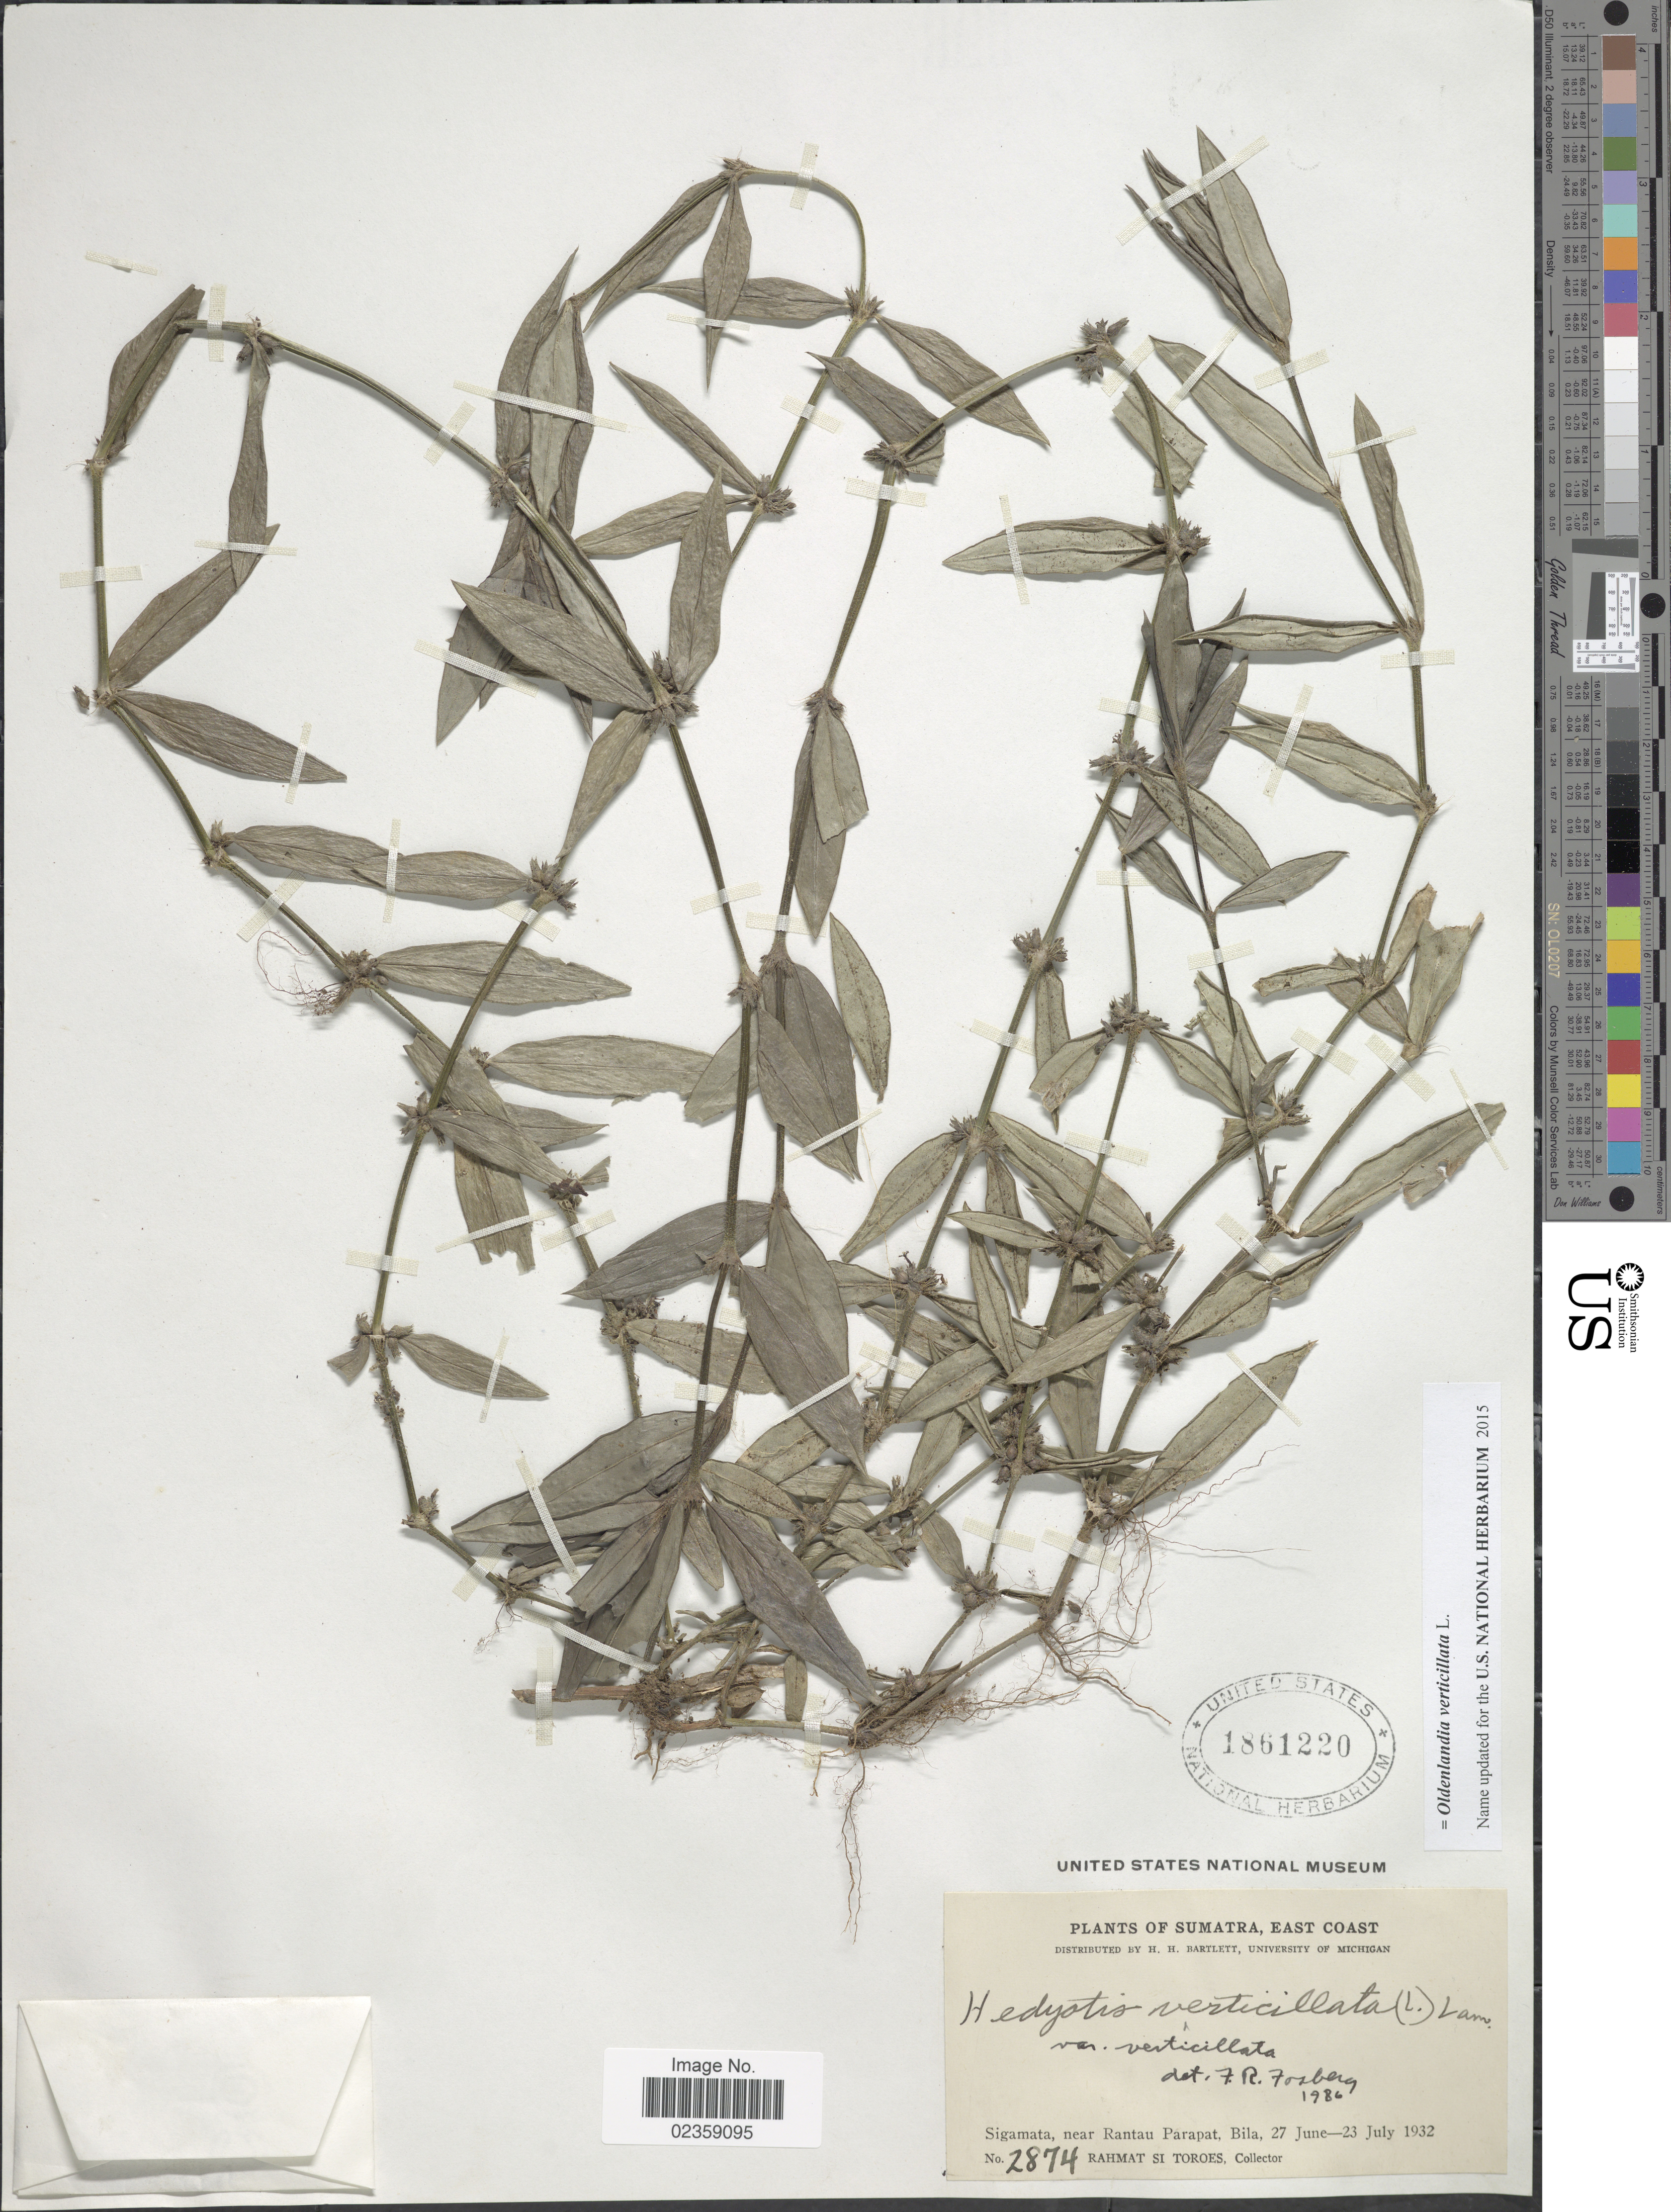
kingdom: Plantae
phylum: Tracheophyta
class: Magnoliopsida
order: Gentianales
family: Rubiaceae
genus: Oldenlandia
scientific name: Oldenlandia verticillata var. verticillata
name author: L.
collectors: Rahmat Si Boeea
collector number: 2874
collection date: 1932-06-27/1932-07-23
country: Indonesia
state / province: Sumatra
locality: Sumatra, East Coast. Sigamata, near Rantau Parapat, Bila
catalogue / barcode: US 1861220